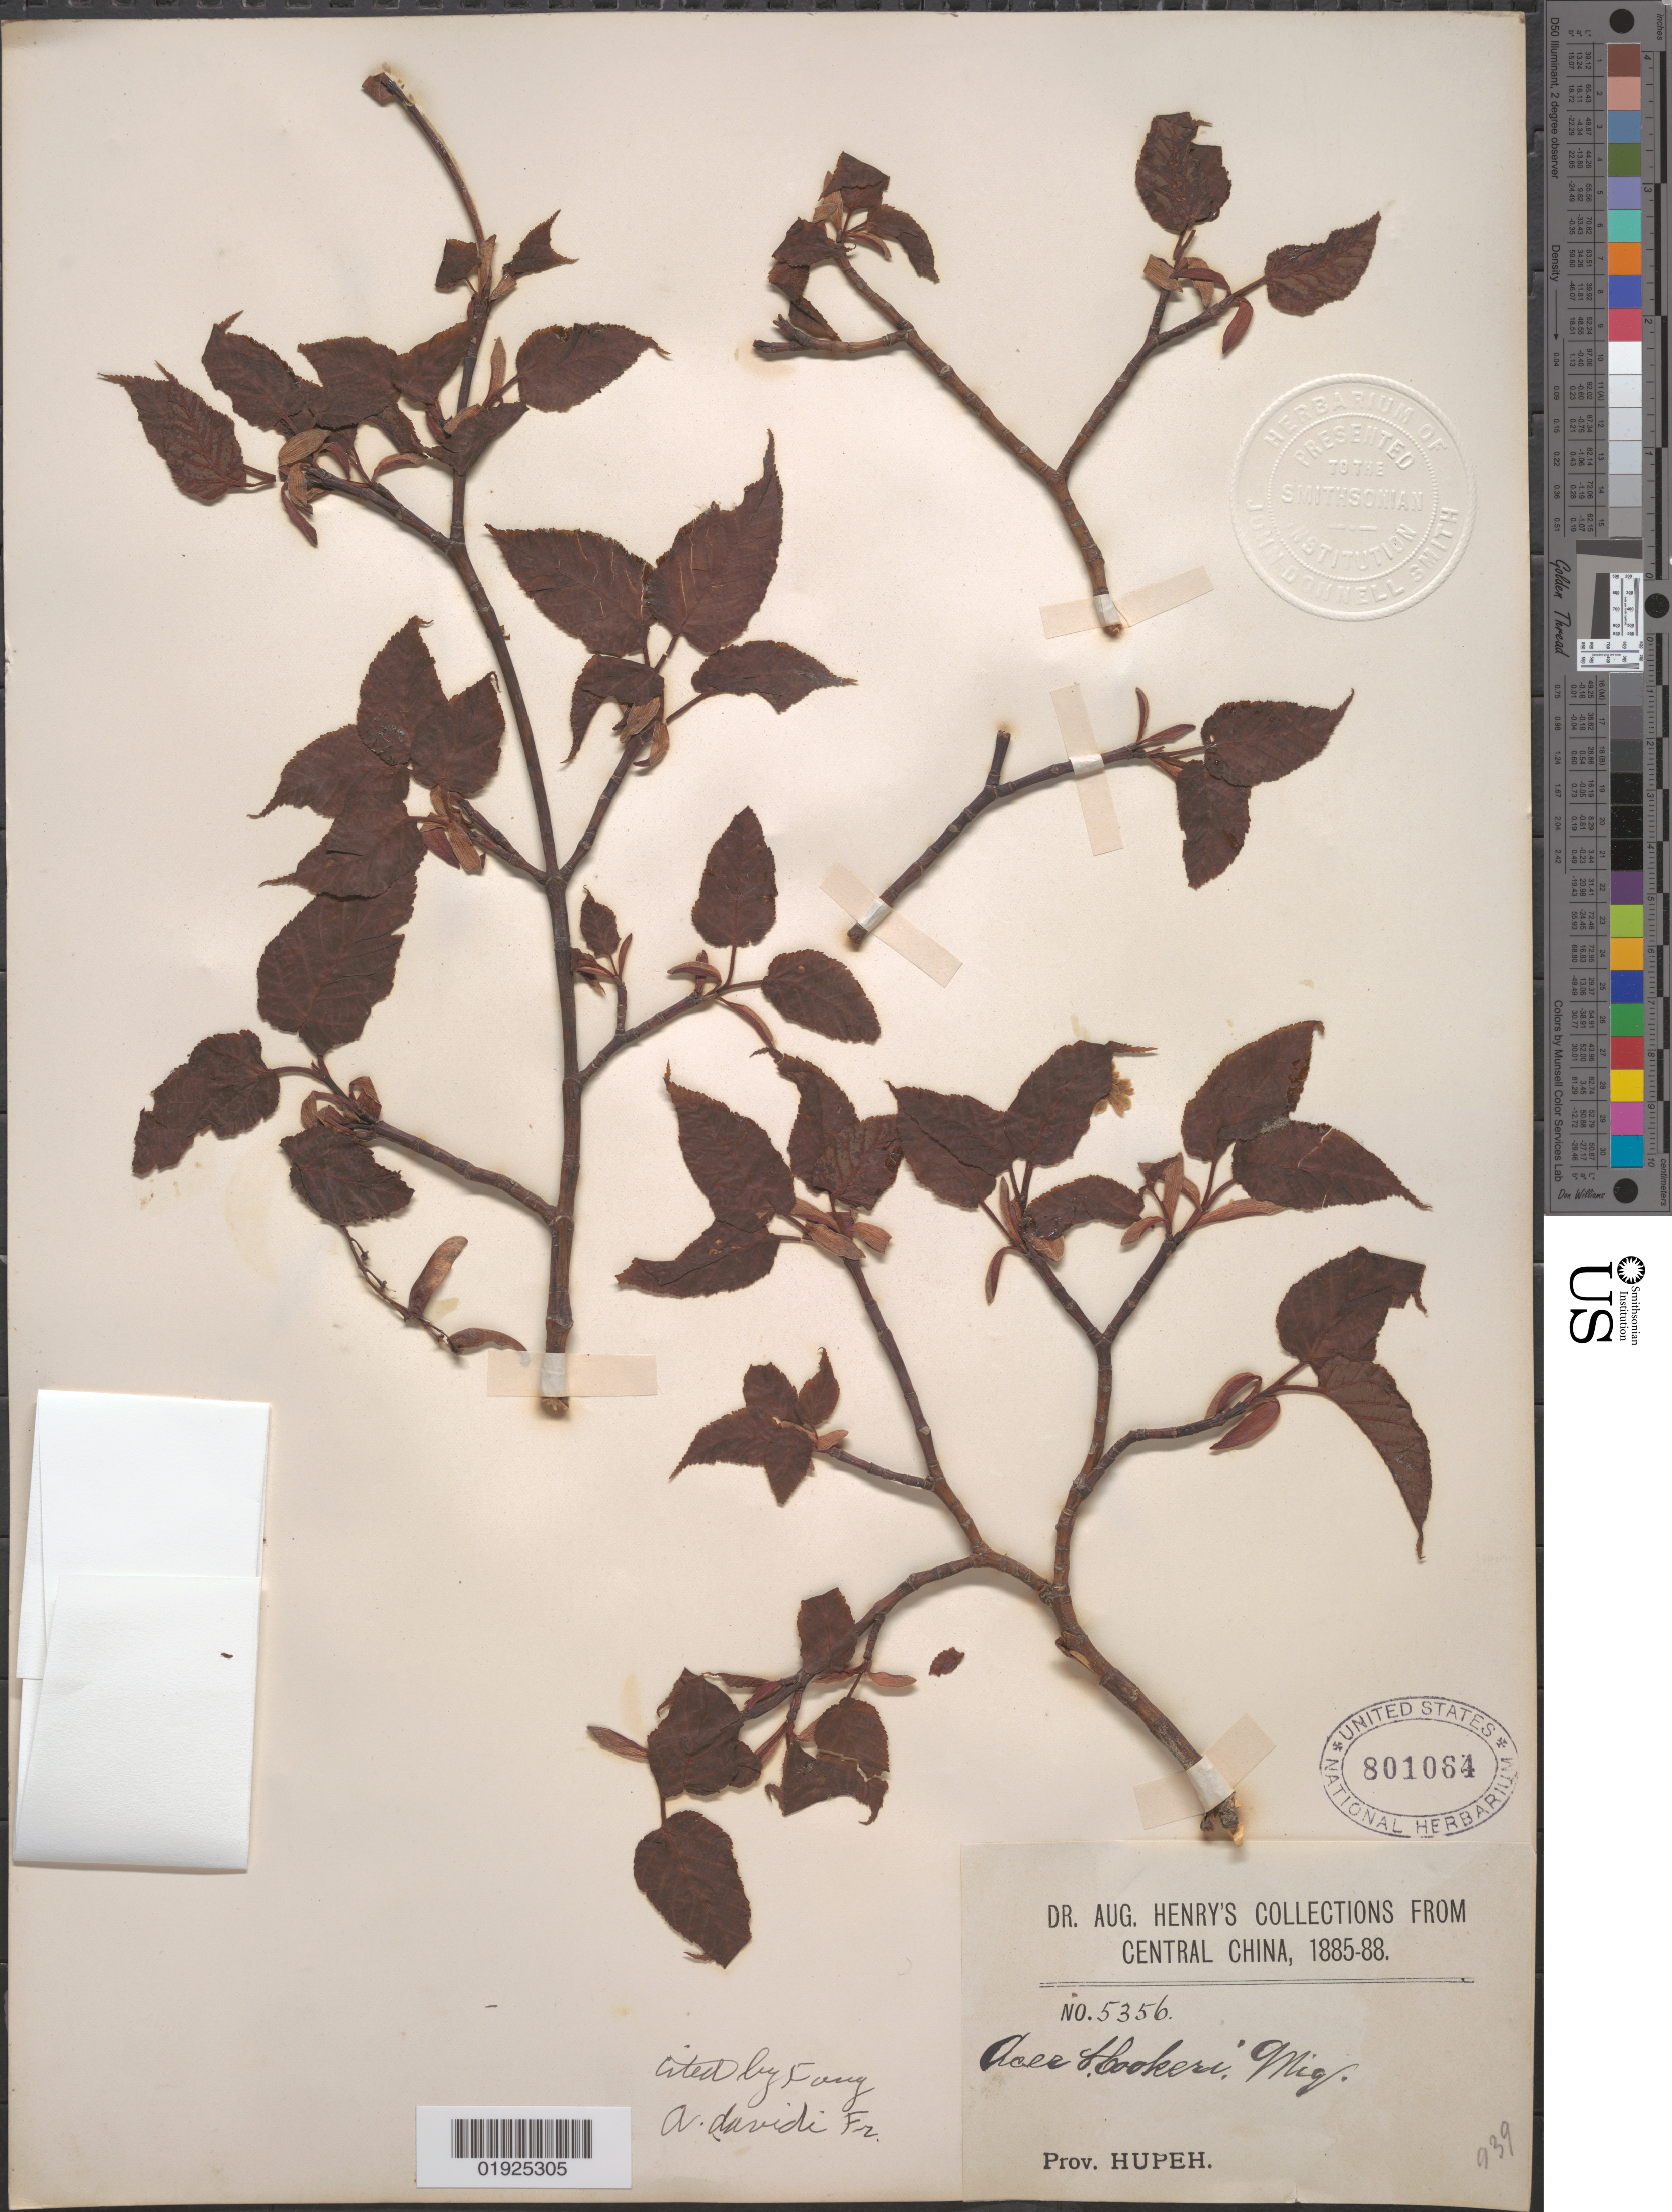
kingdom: Plantae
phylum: Tracheophyta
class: Magnoliopsida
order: Sapindales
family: Sapindaceae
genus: Acer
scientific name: Acer sikkimense subsp. davidii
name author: (Franch.) Wesm.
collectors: A. Henry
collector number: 5356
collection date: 1885/1888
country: China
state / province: Hubei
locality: Prov. Hupeh [Hubei]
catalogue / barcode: US 801064